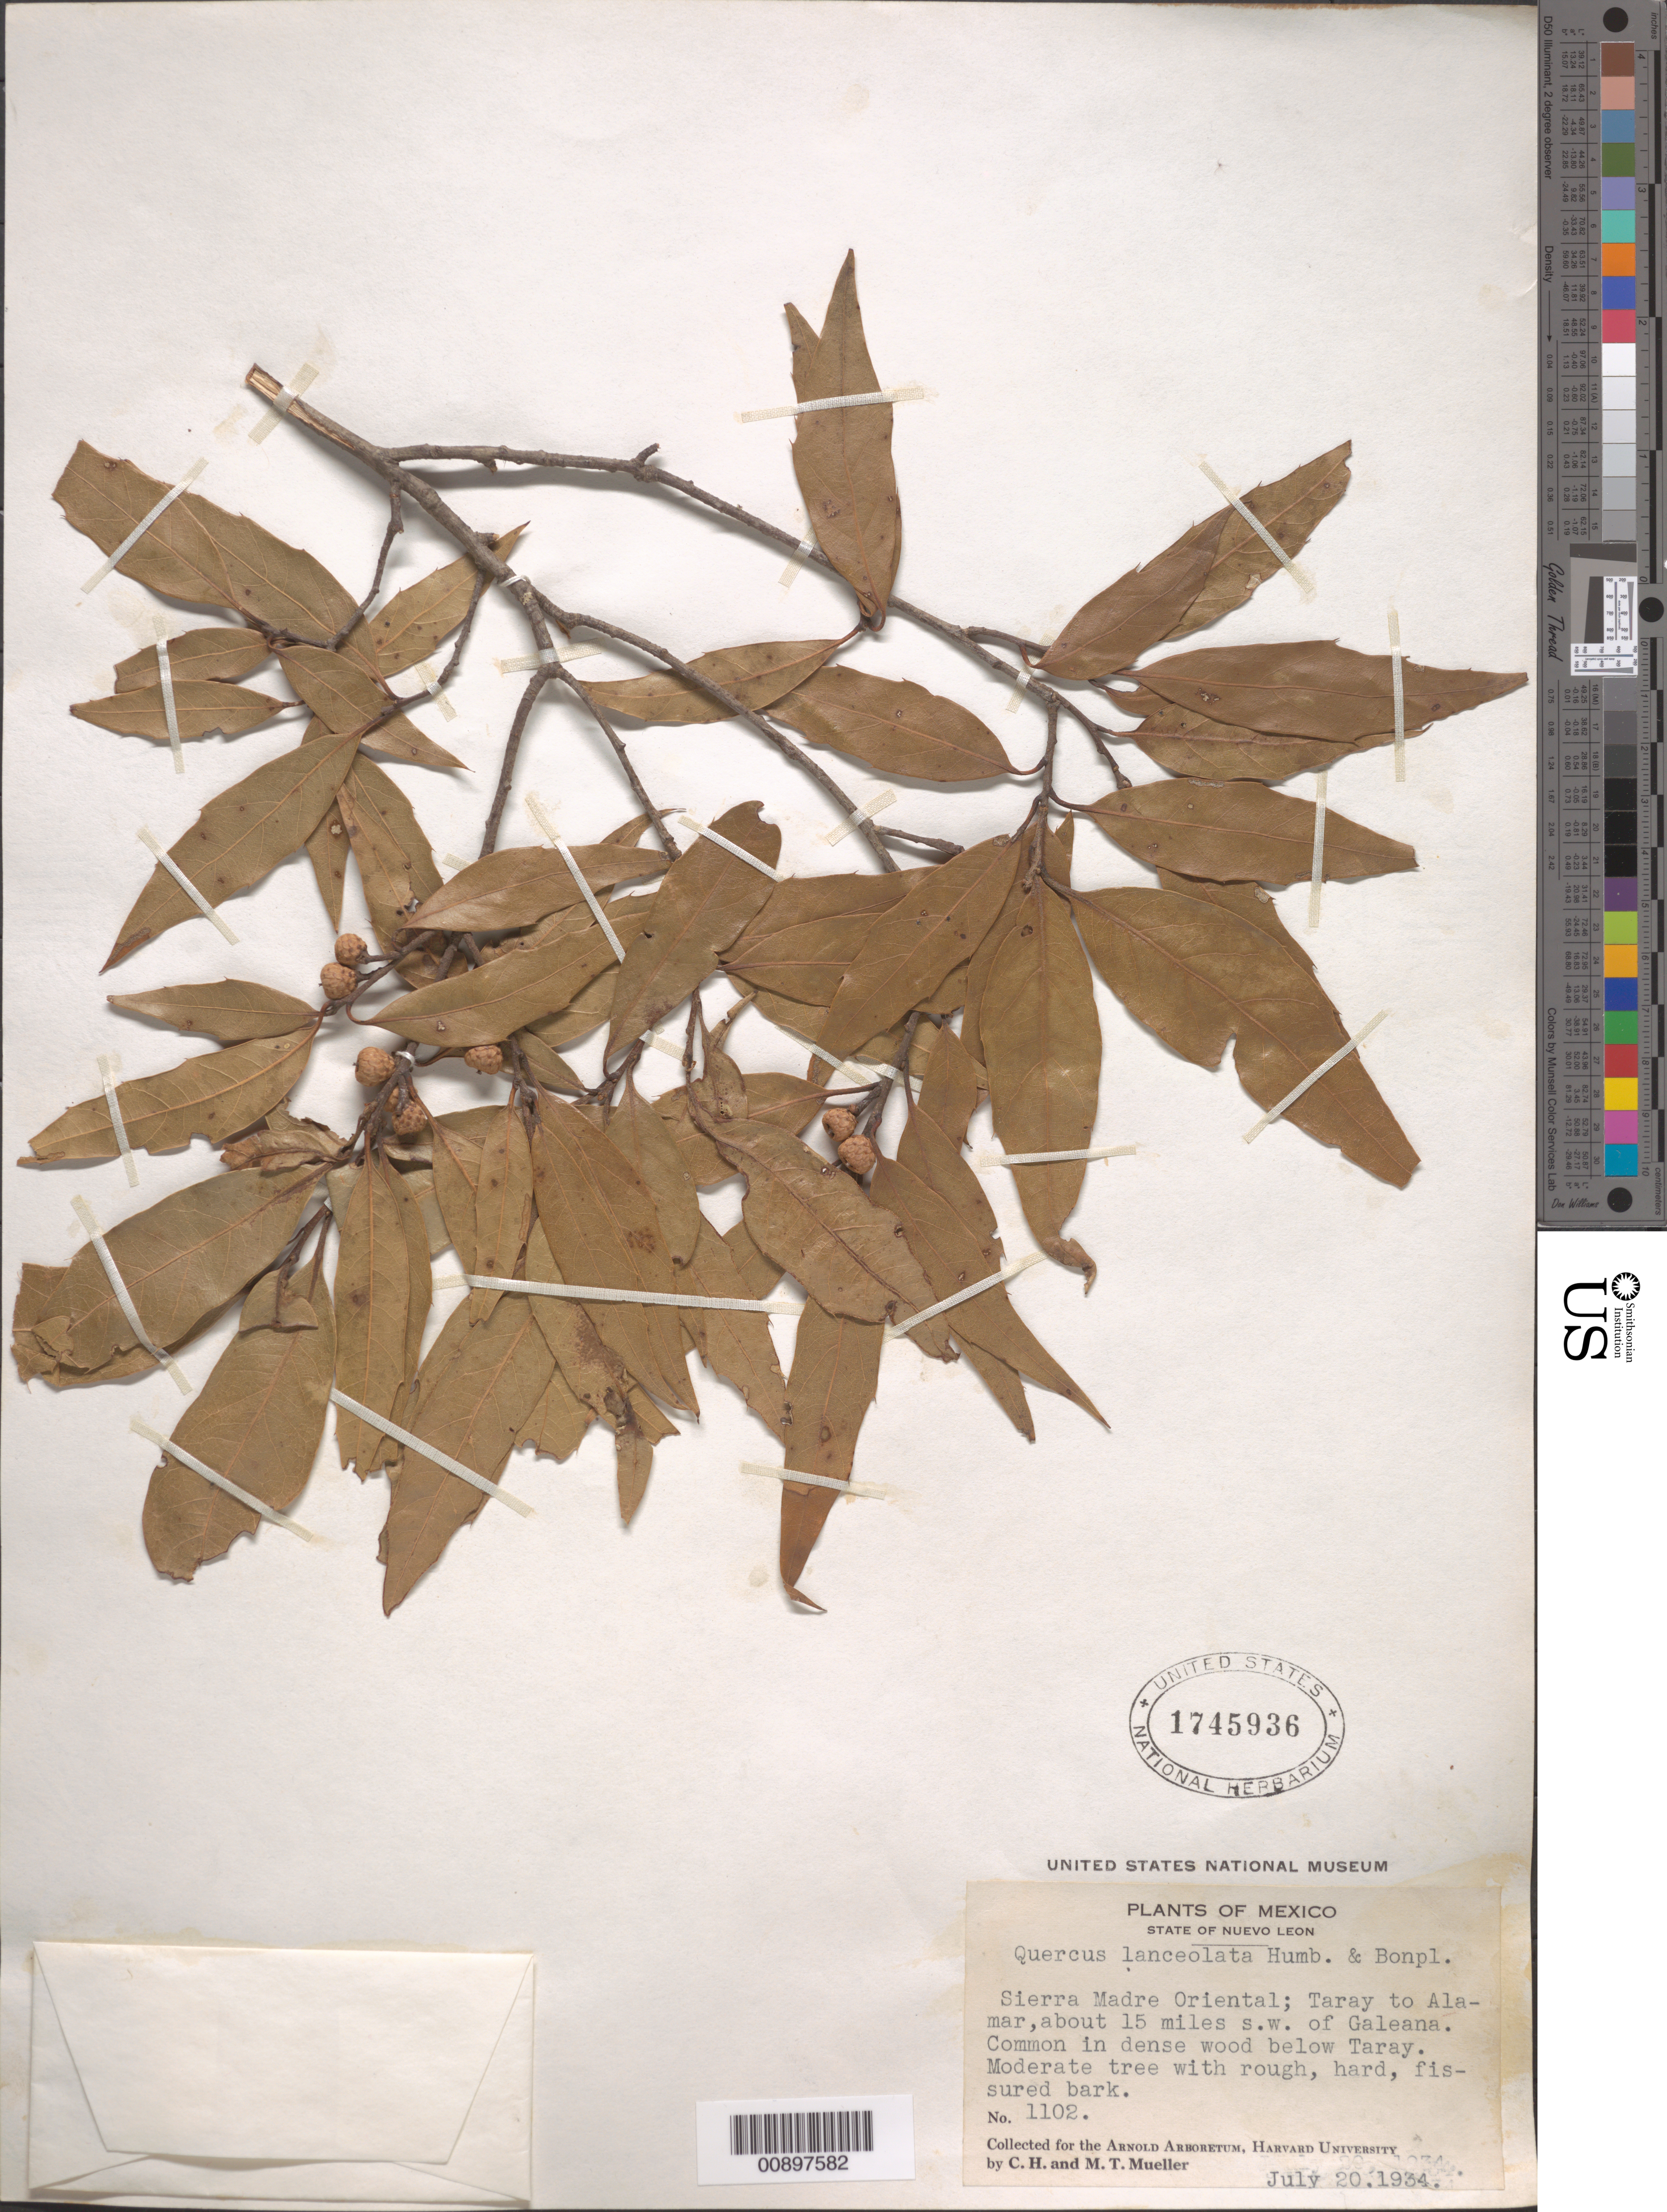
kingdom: Plantae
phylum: Tracheophyta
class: Magnoliopsida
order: Fagales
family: Fagaceae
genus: Quercus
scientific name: Quercus lanceolata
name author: Humb. & Bonpl.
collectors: C. H. Mueller & M. Mueller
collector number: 1102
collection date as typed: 20 Jul 1934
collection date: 1934-07-20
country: Mexico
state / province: Nuevo León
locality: Sierra Madre Oriental; Taray to Alamar, about 15 miles SW of Galeana.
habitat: Common in dense wood below Taray.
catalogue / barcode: US 1745936